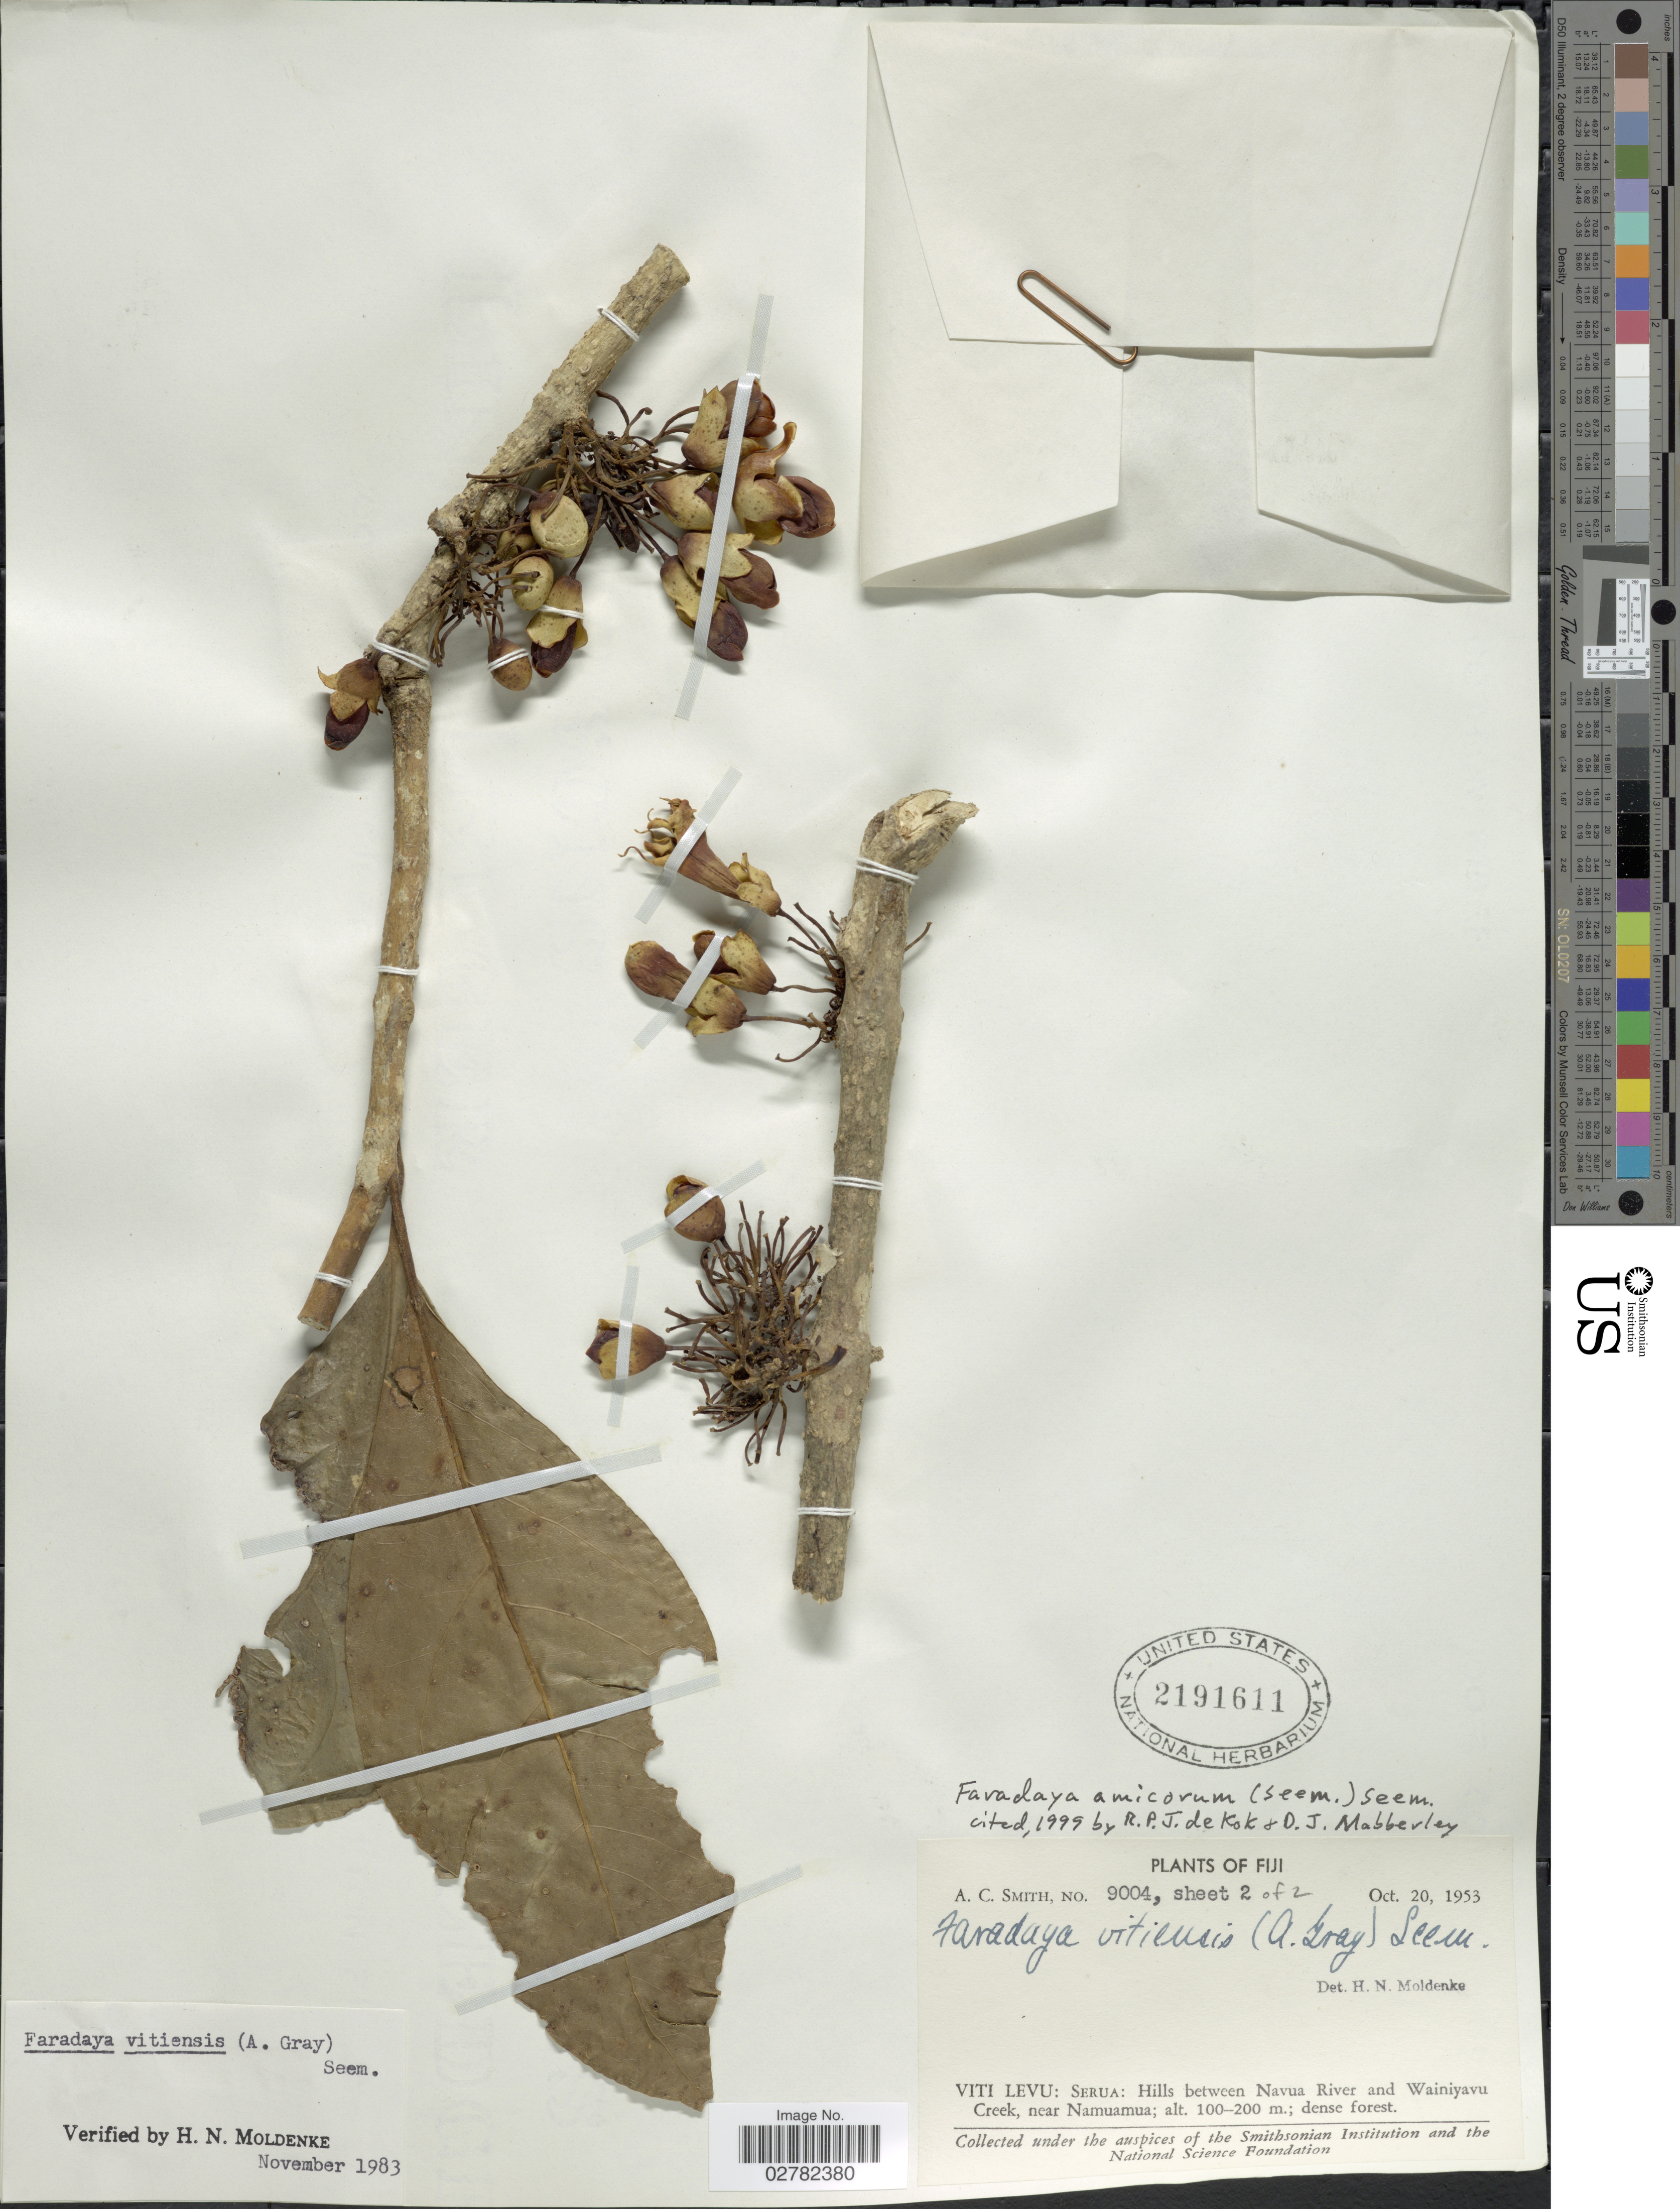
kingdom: Plantae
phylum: Tracheophyta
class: Magnoliopsida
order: Lamiales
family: Lamiaceae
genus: Faradaya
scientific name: Faradaya amicorum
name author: (Seem.) Seem.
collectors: A. C. Smith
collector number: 9004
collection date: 1953-10-20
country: Fiji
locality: Viti Levu: Serua: Hills between Navua River and Wainiyavu Creek, near Namuamua.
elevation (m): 100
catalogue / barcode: US 2191611